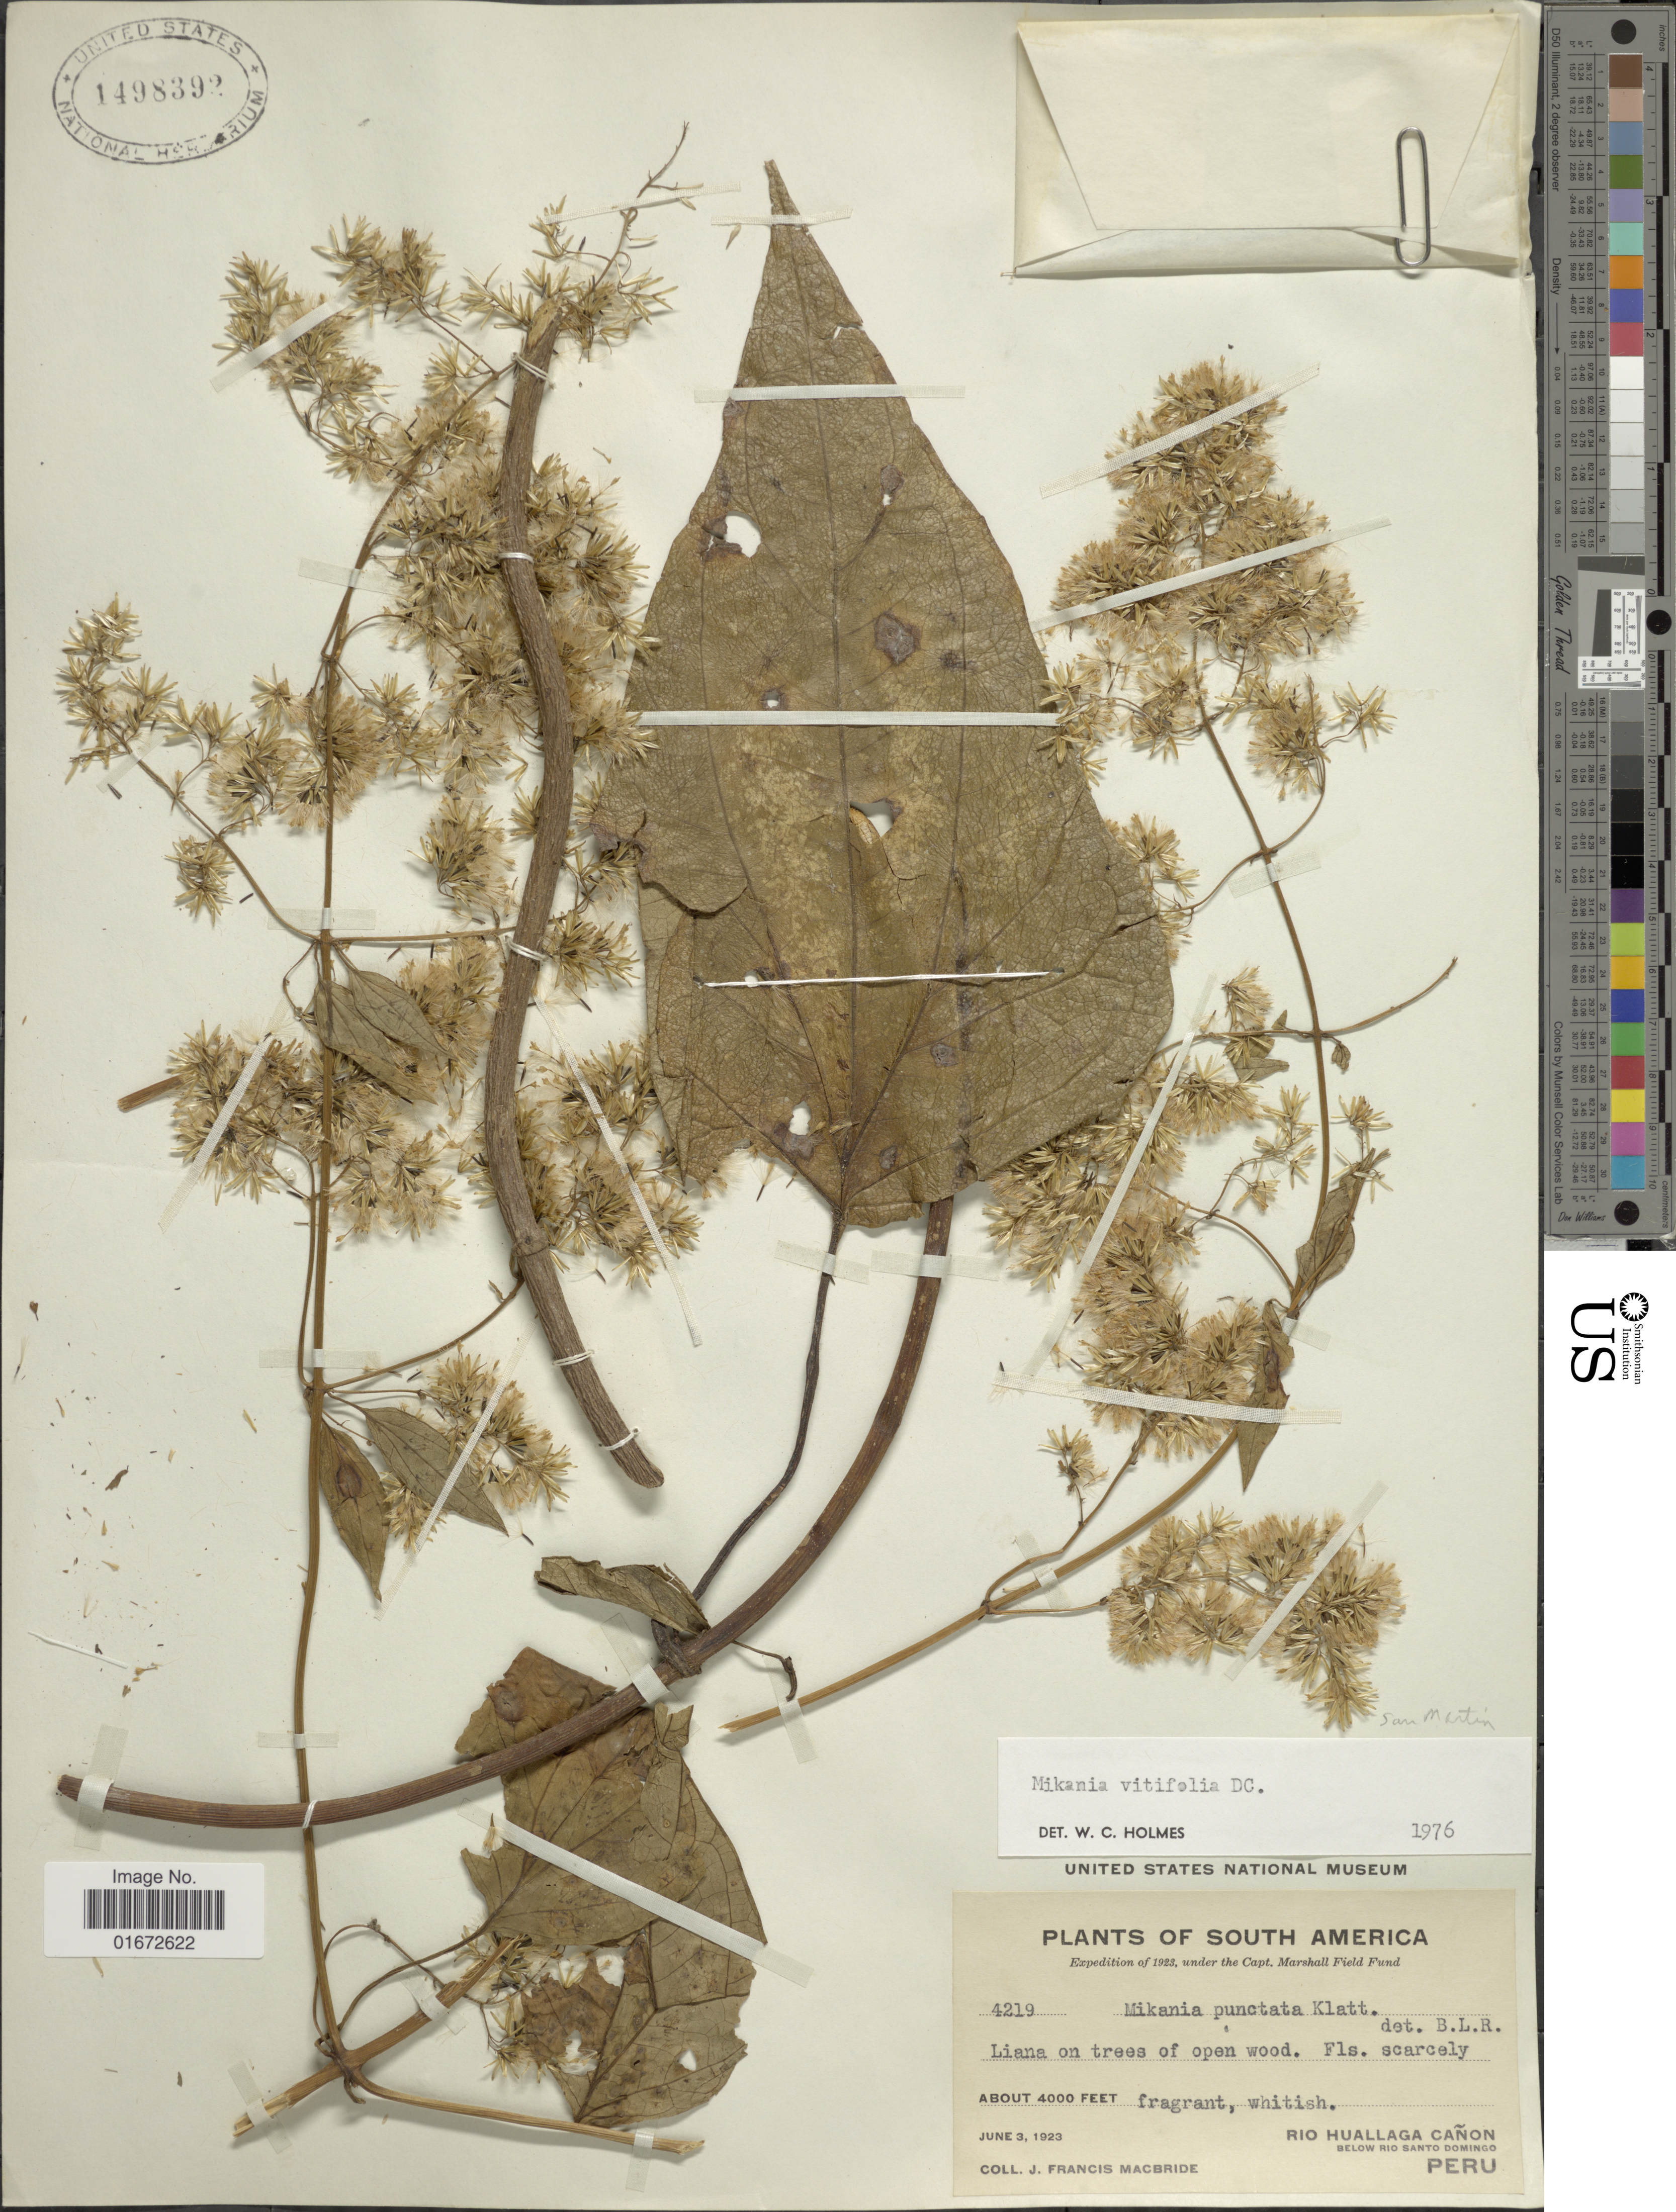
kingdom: Plantae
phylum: Tracheophyta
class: Magnoliopsida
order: Asterales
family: Asteraceae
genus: Mikania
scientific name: Mikania vitifolia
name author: DC.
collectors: J. F. Macbride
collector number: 4219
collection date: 1923-06-03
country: Peru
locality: Liana on trees of open wood. Rio Huallaga Cañon. Below Rio Santo Domingo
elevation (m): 1219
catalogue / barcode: US 1498392